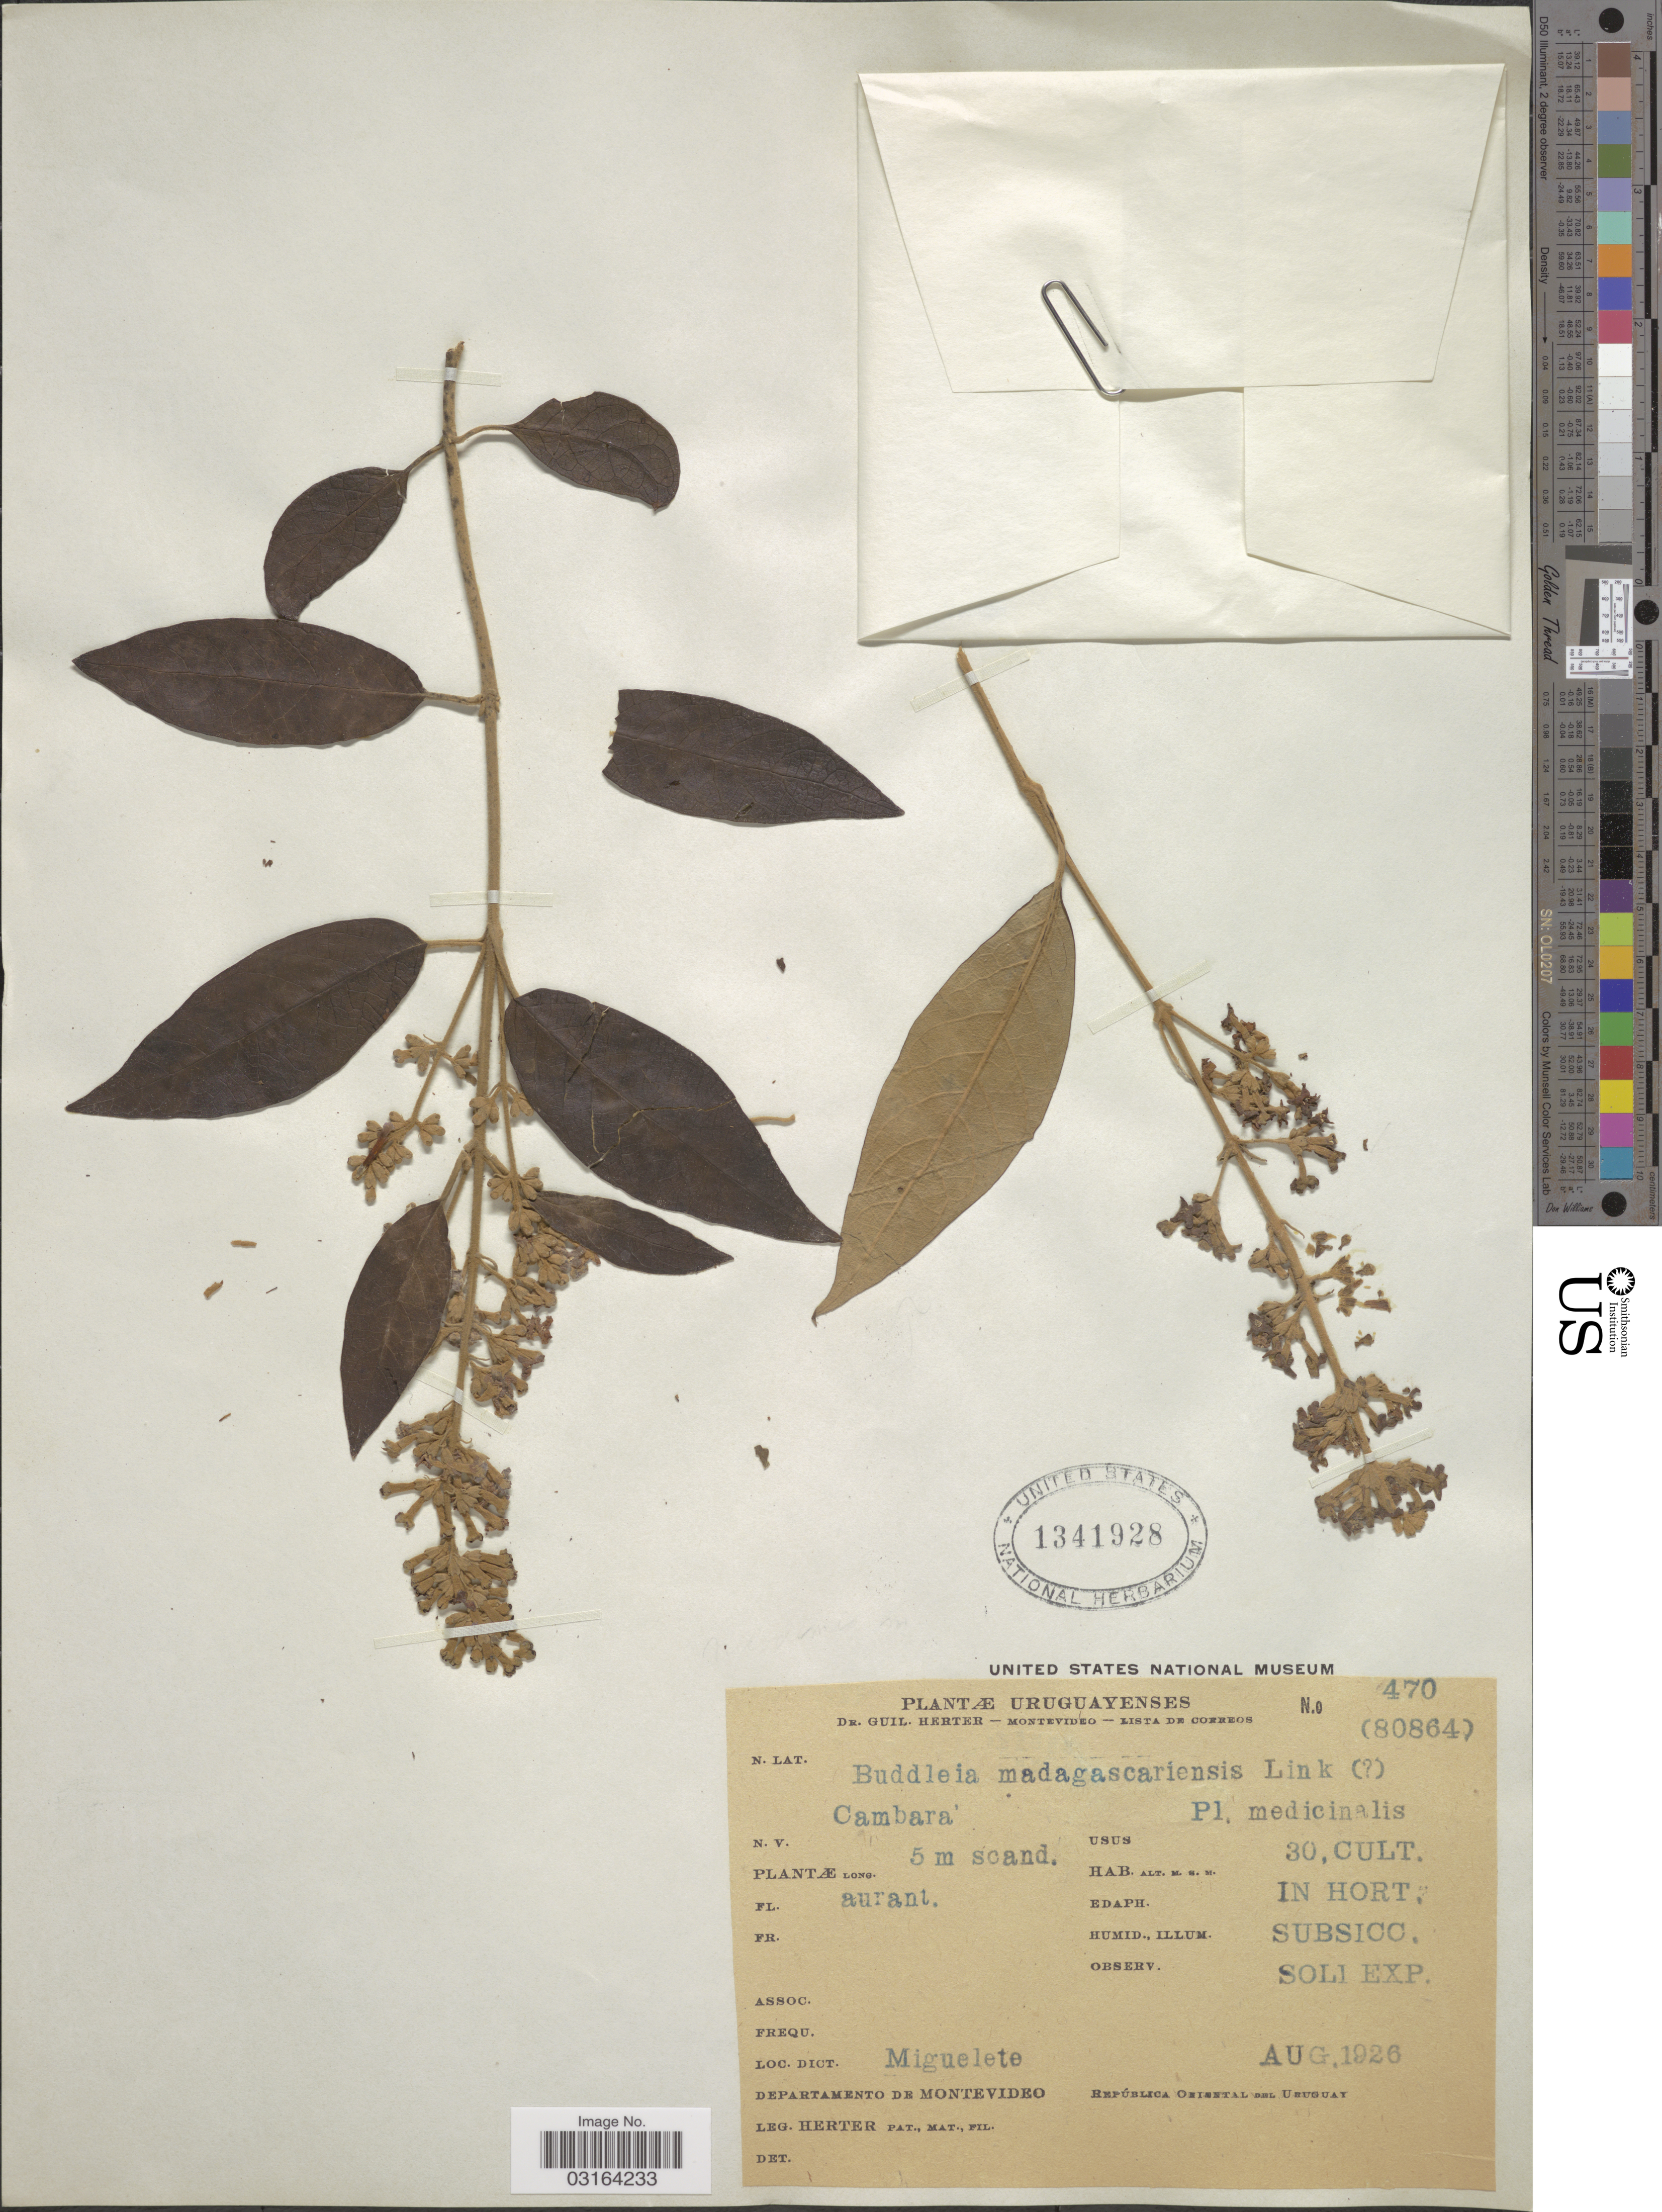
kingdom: Plantae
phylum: Tracheophyta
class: Magnoliopsida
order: Lamiales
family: Scrophulariaceae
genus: Buddleja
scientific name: Buddleja davidii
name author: Franch.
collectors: G. Herter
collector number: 470(80864)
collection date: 1926-08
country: Uruguay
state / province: Montevideo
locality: Miguelete, Departamento de Montevideo.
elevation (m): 30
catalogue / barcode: US 1341928